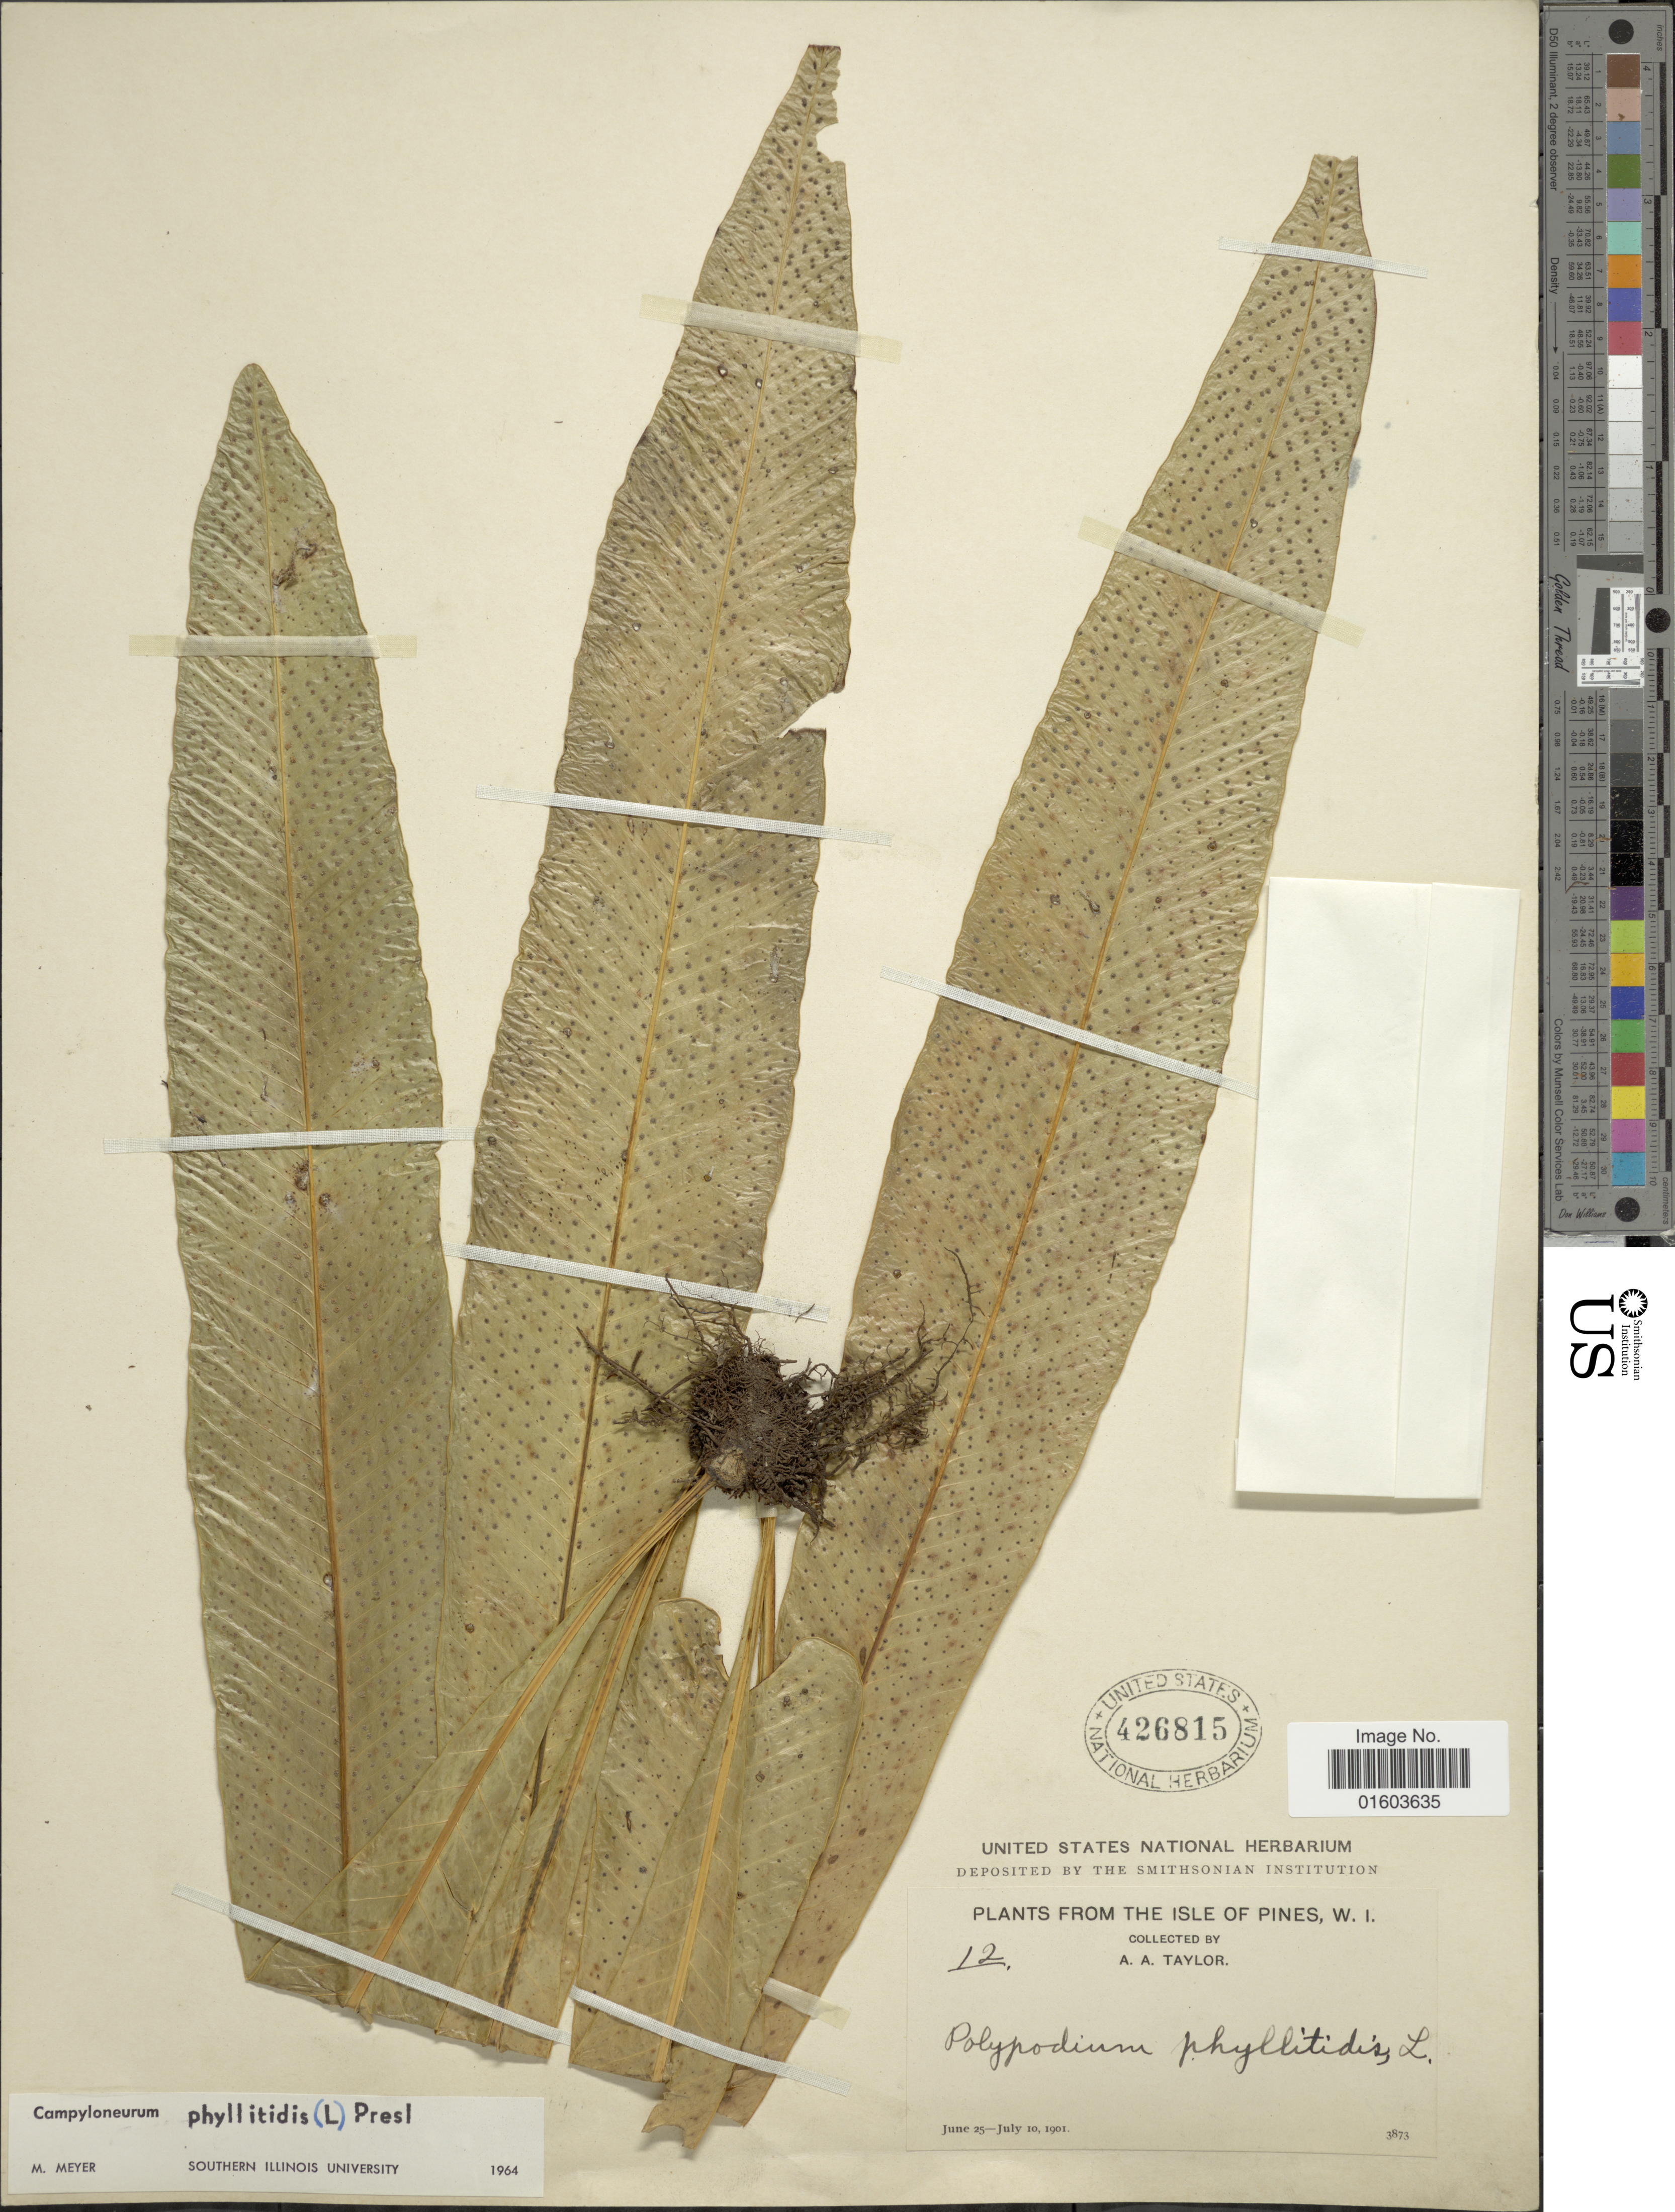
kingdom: Plantae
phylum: Tracheophyta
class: Polypodiopsida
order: Polypodiales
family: Polypodiaceae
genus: Campyloneurum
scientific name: Campyloneurum phyllitidis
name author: (L.) C. Presl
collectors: A. A. Taylor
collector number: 12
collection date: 1901-06-25/1901-07-10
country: Cuba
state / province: Isla de la Juventud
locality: The Isle of Pines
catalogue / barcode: US 426815